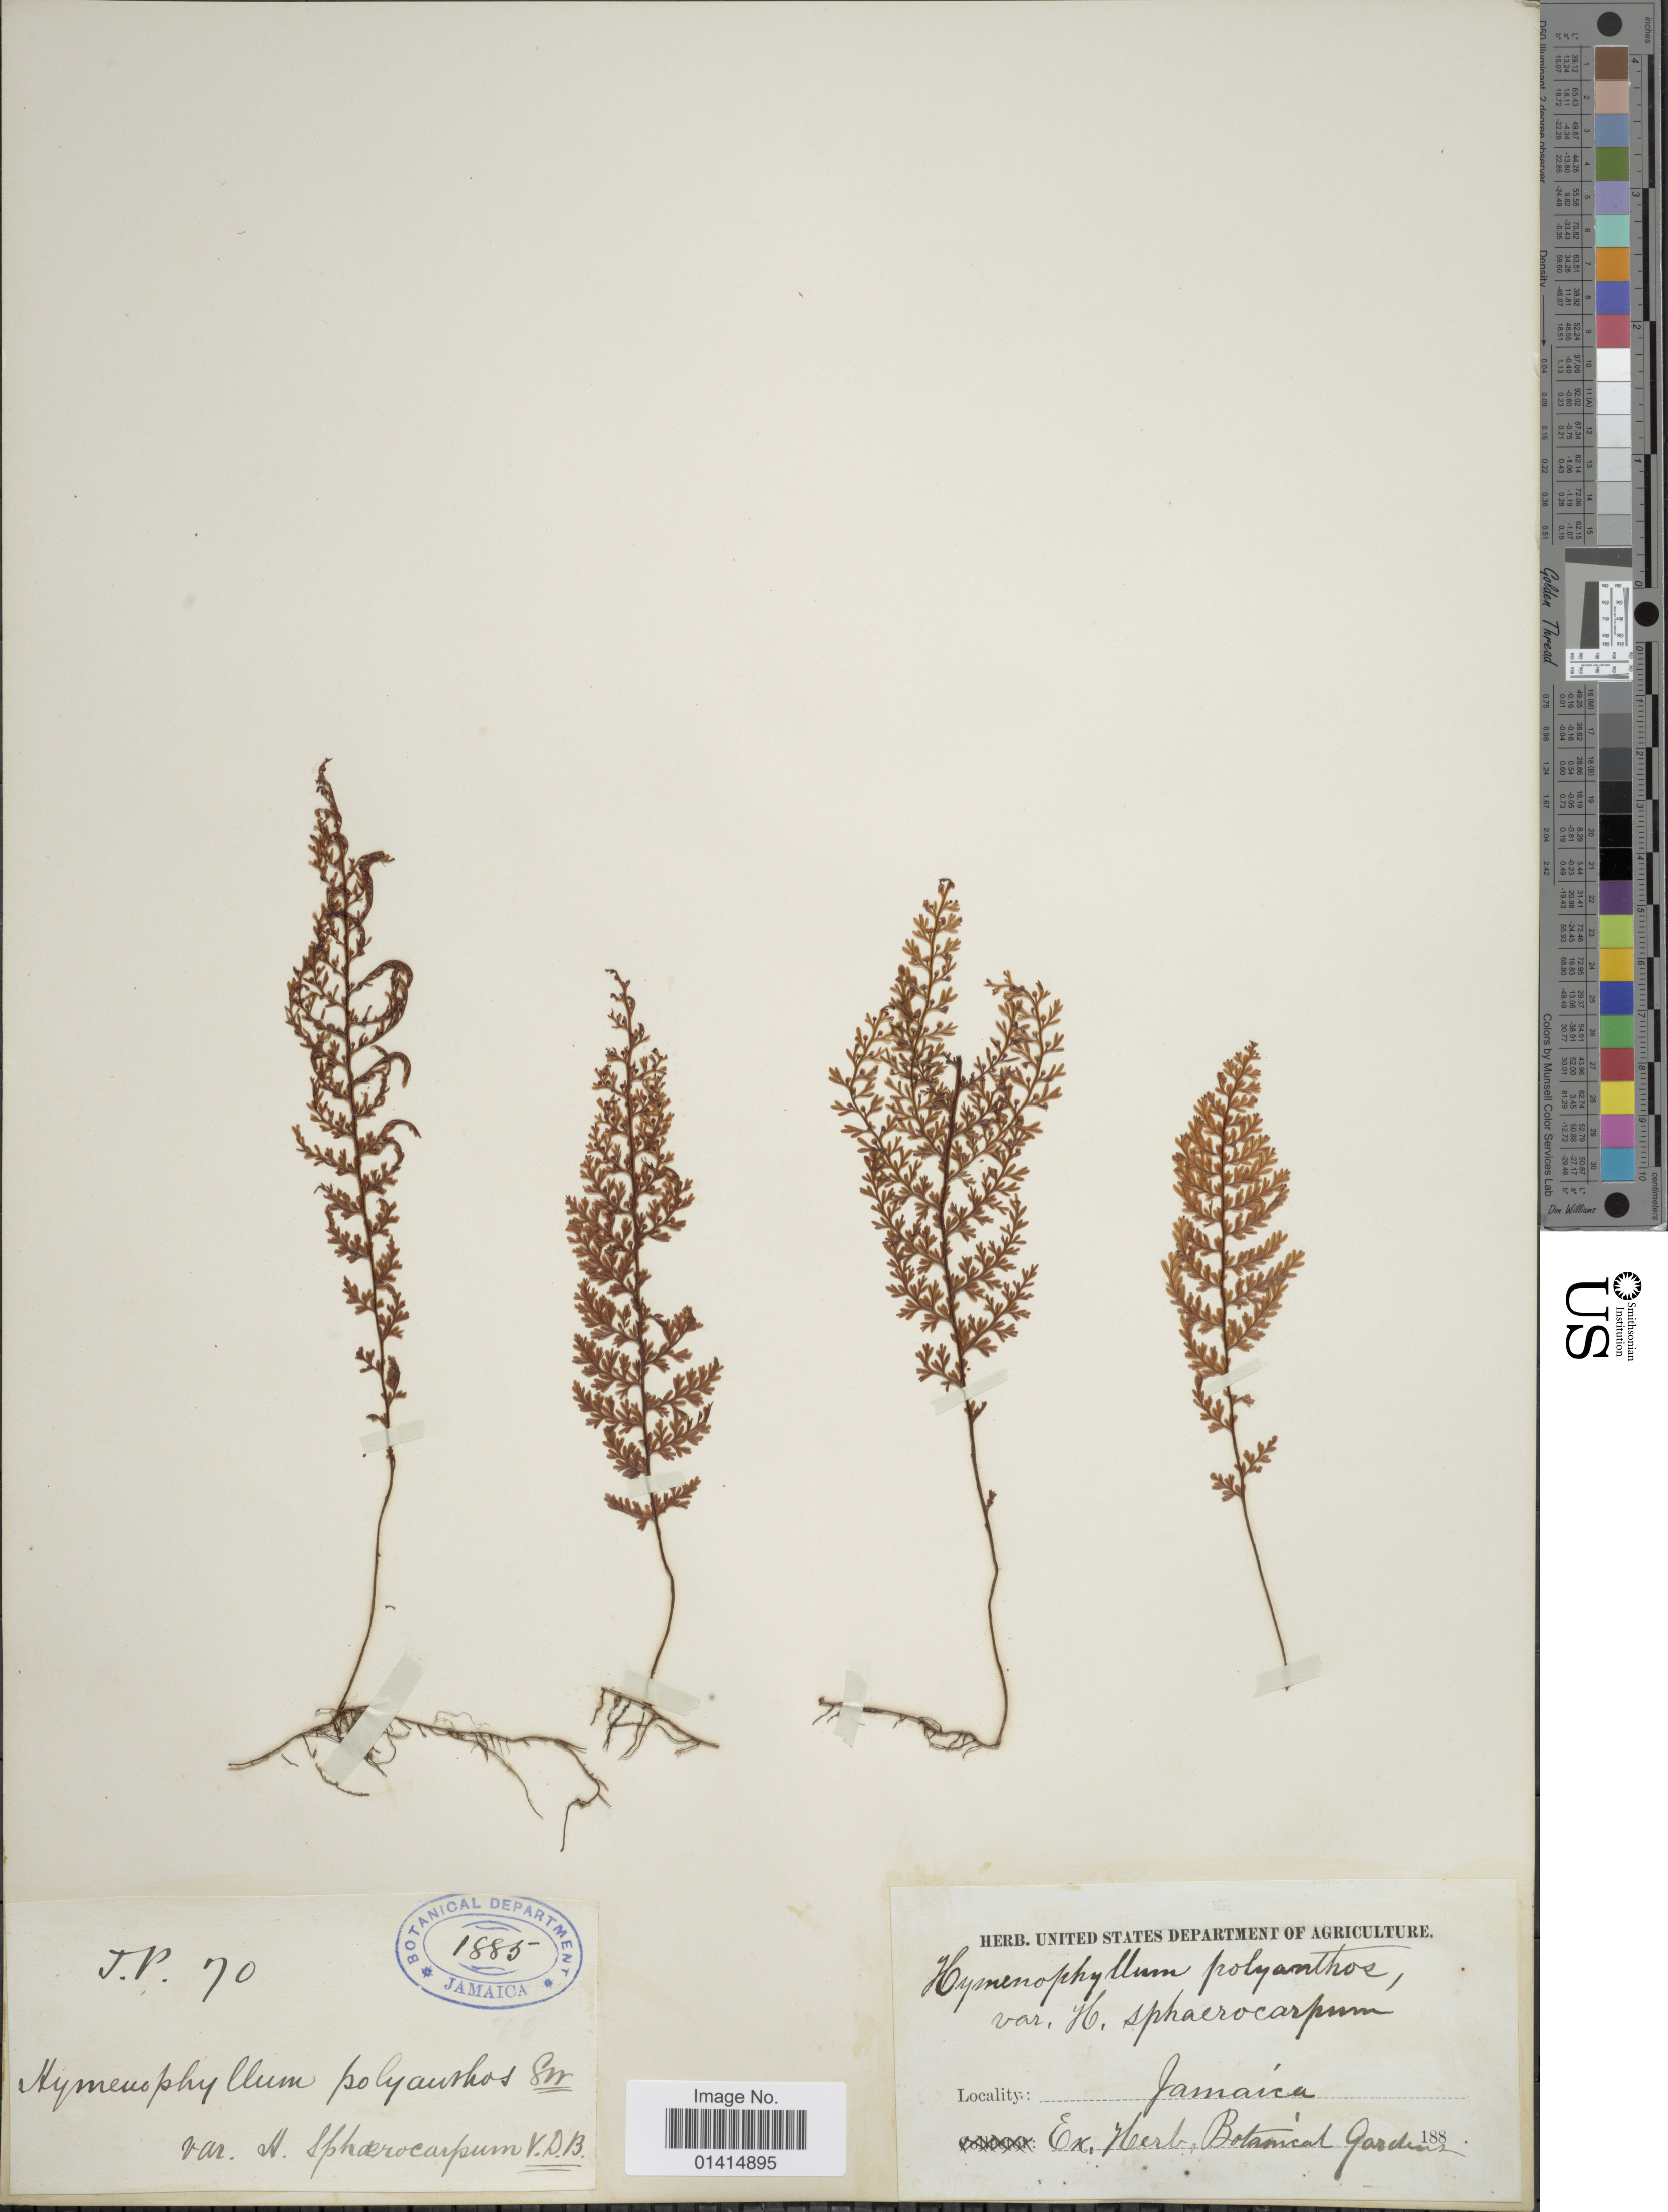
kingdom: Plantae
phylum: Tracheophyta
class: Polypodiopsida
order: Hymenophyllales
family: Hymenophyllaceae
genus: Hymenophyllum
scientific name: Hymenophyllum axillare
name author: Sw.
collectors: ex herb. Bot. Gard.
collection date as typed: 188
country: Jamaica